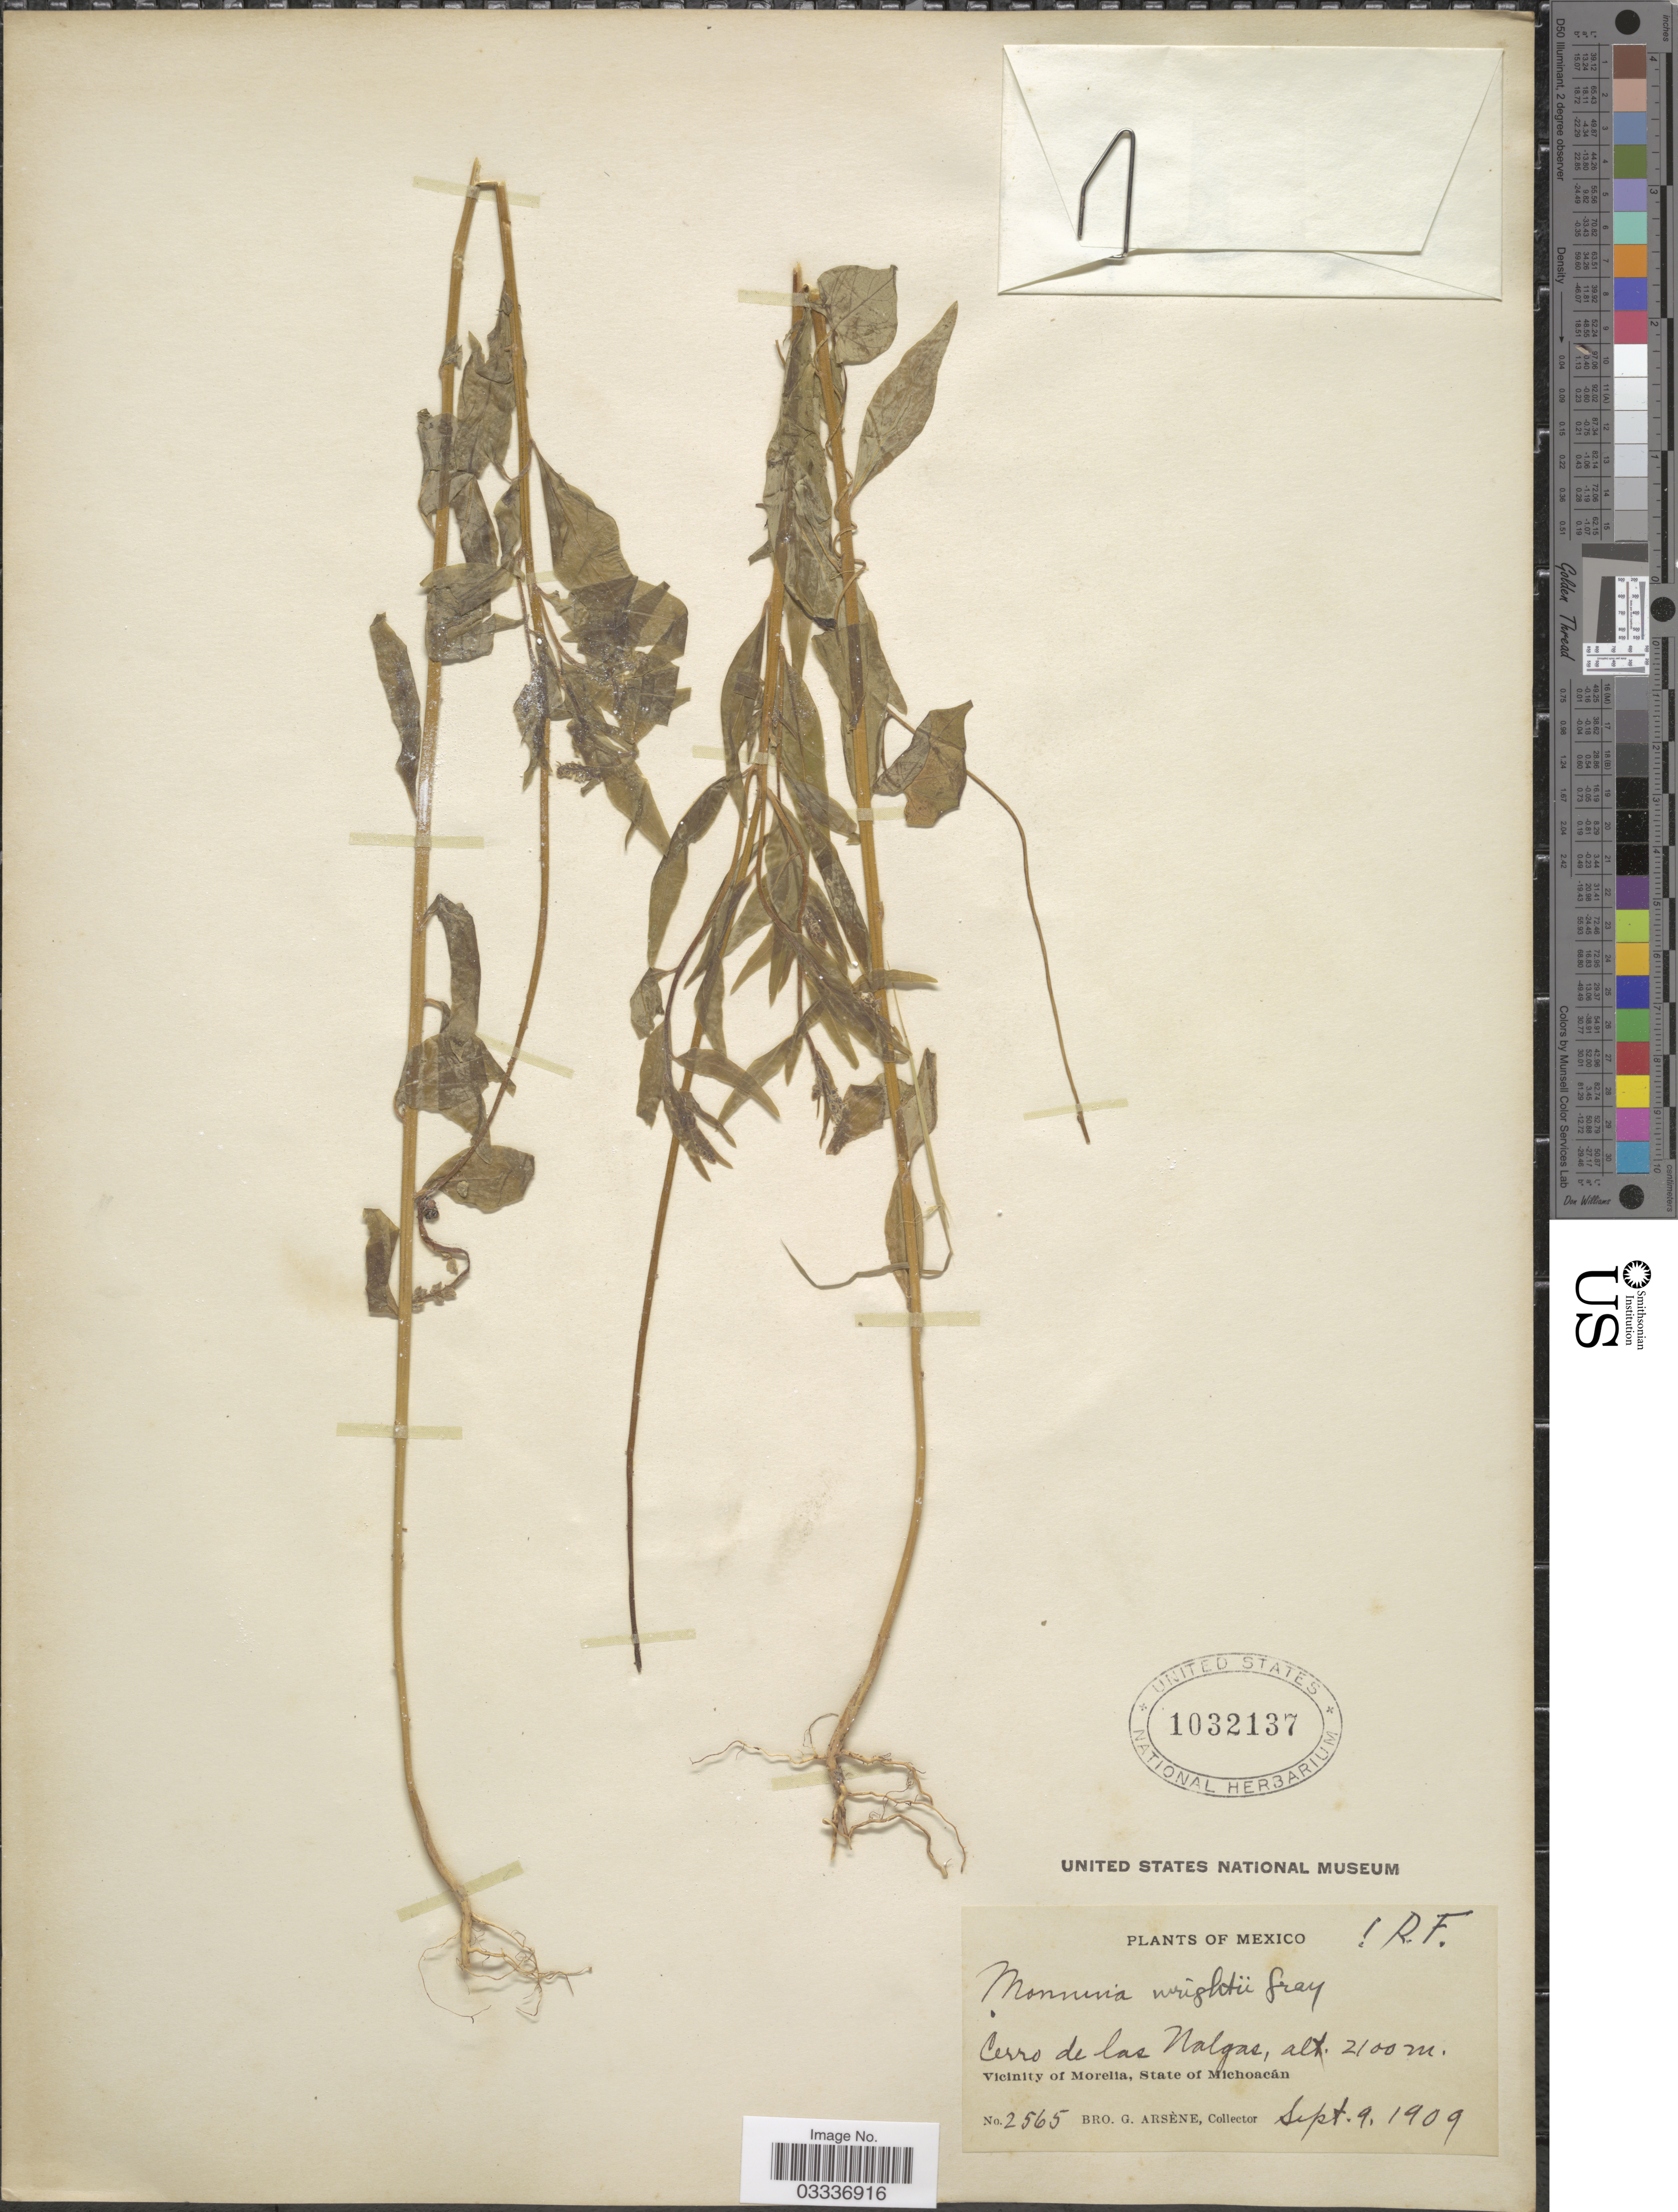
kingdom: Plantae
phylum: Tracheophyta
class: Magnoliopsida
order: Fabales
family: Polygalaceae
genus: Monnina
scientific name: Monnina wrightii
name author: A. Gray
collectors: Bro. G. Arsène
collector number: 2565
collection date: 1909-09-09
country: Mexico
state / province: Michoacán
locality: Cerro de las Nalgas. Vicinity of Morelia.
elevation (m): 2100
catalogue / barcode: US 1032137